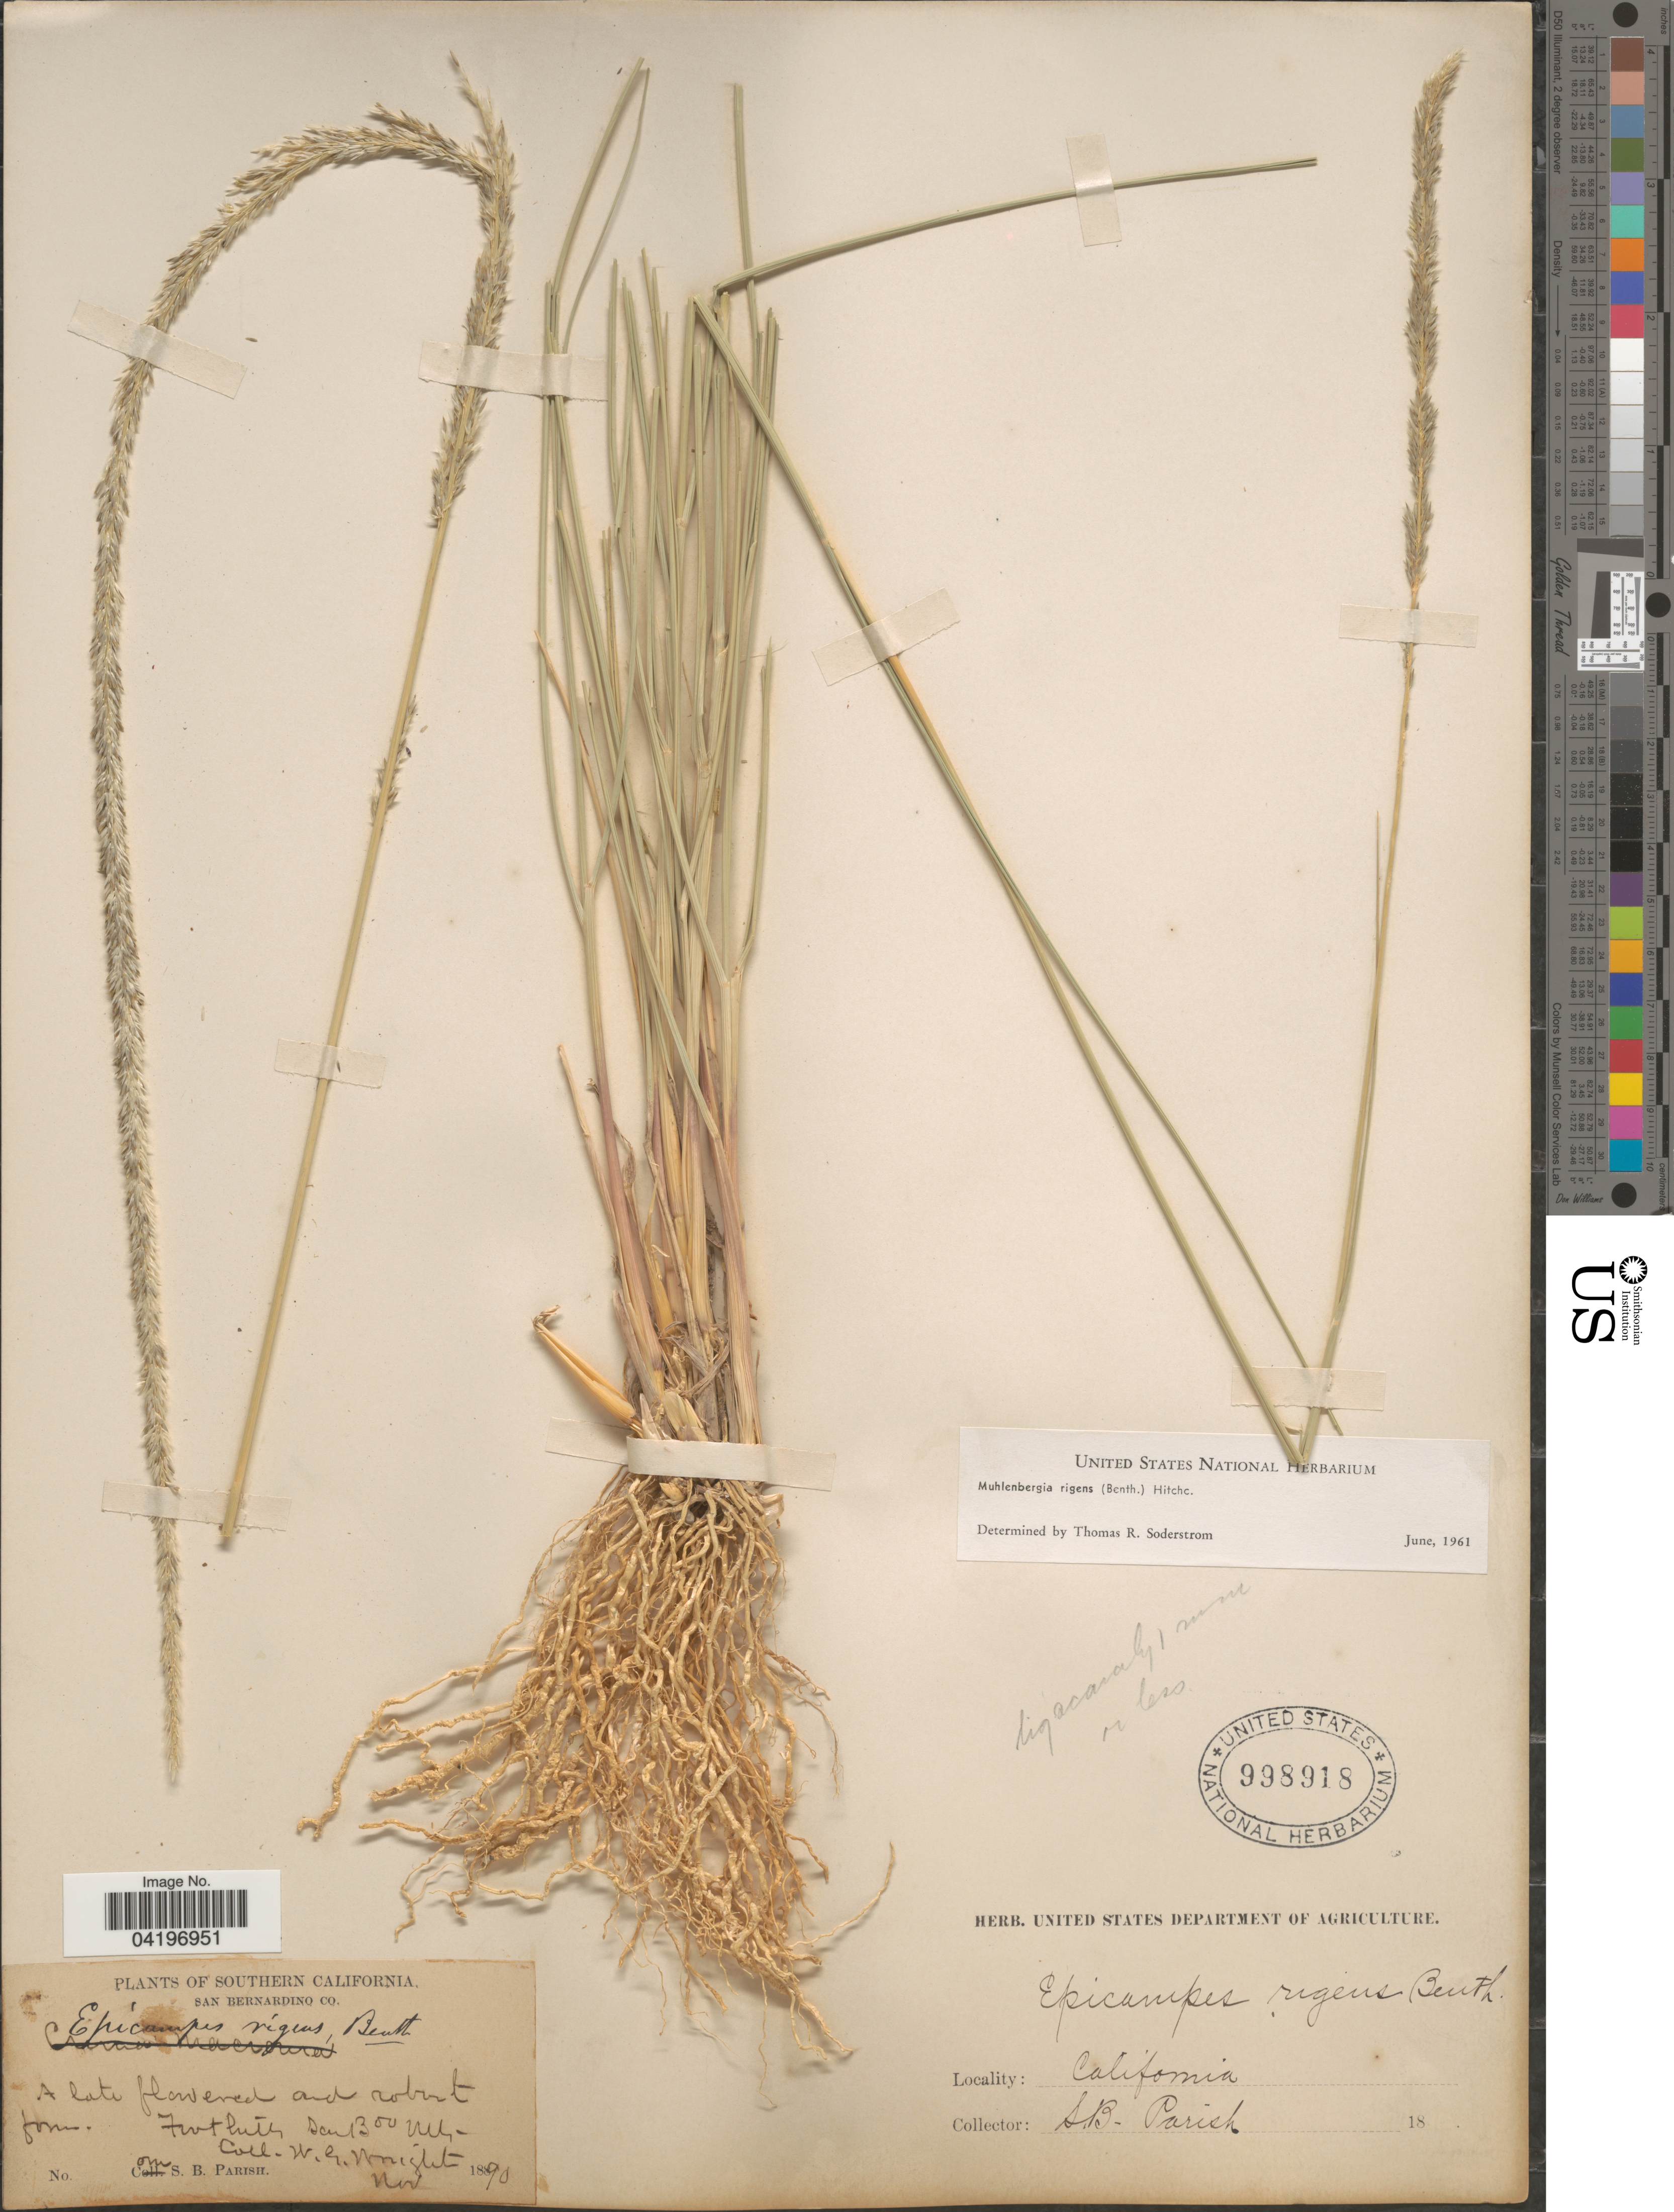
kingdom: Plantae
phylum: Tracheophyta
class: Liliopsida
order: Poales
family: Poaceae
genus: Muhlenbergia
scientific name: Muhlenbergia rigens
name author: (Benth.) Hitchc.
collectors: W. G. Wright & S. B. Parish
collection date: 1890-11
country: United States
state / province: California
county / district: San Bernardino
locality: Southern California. San Bernardino Co. Foothills San Bdo Mts.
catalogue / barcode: US 998918